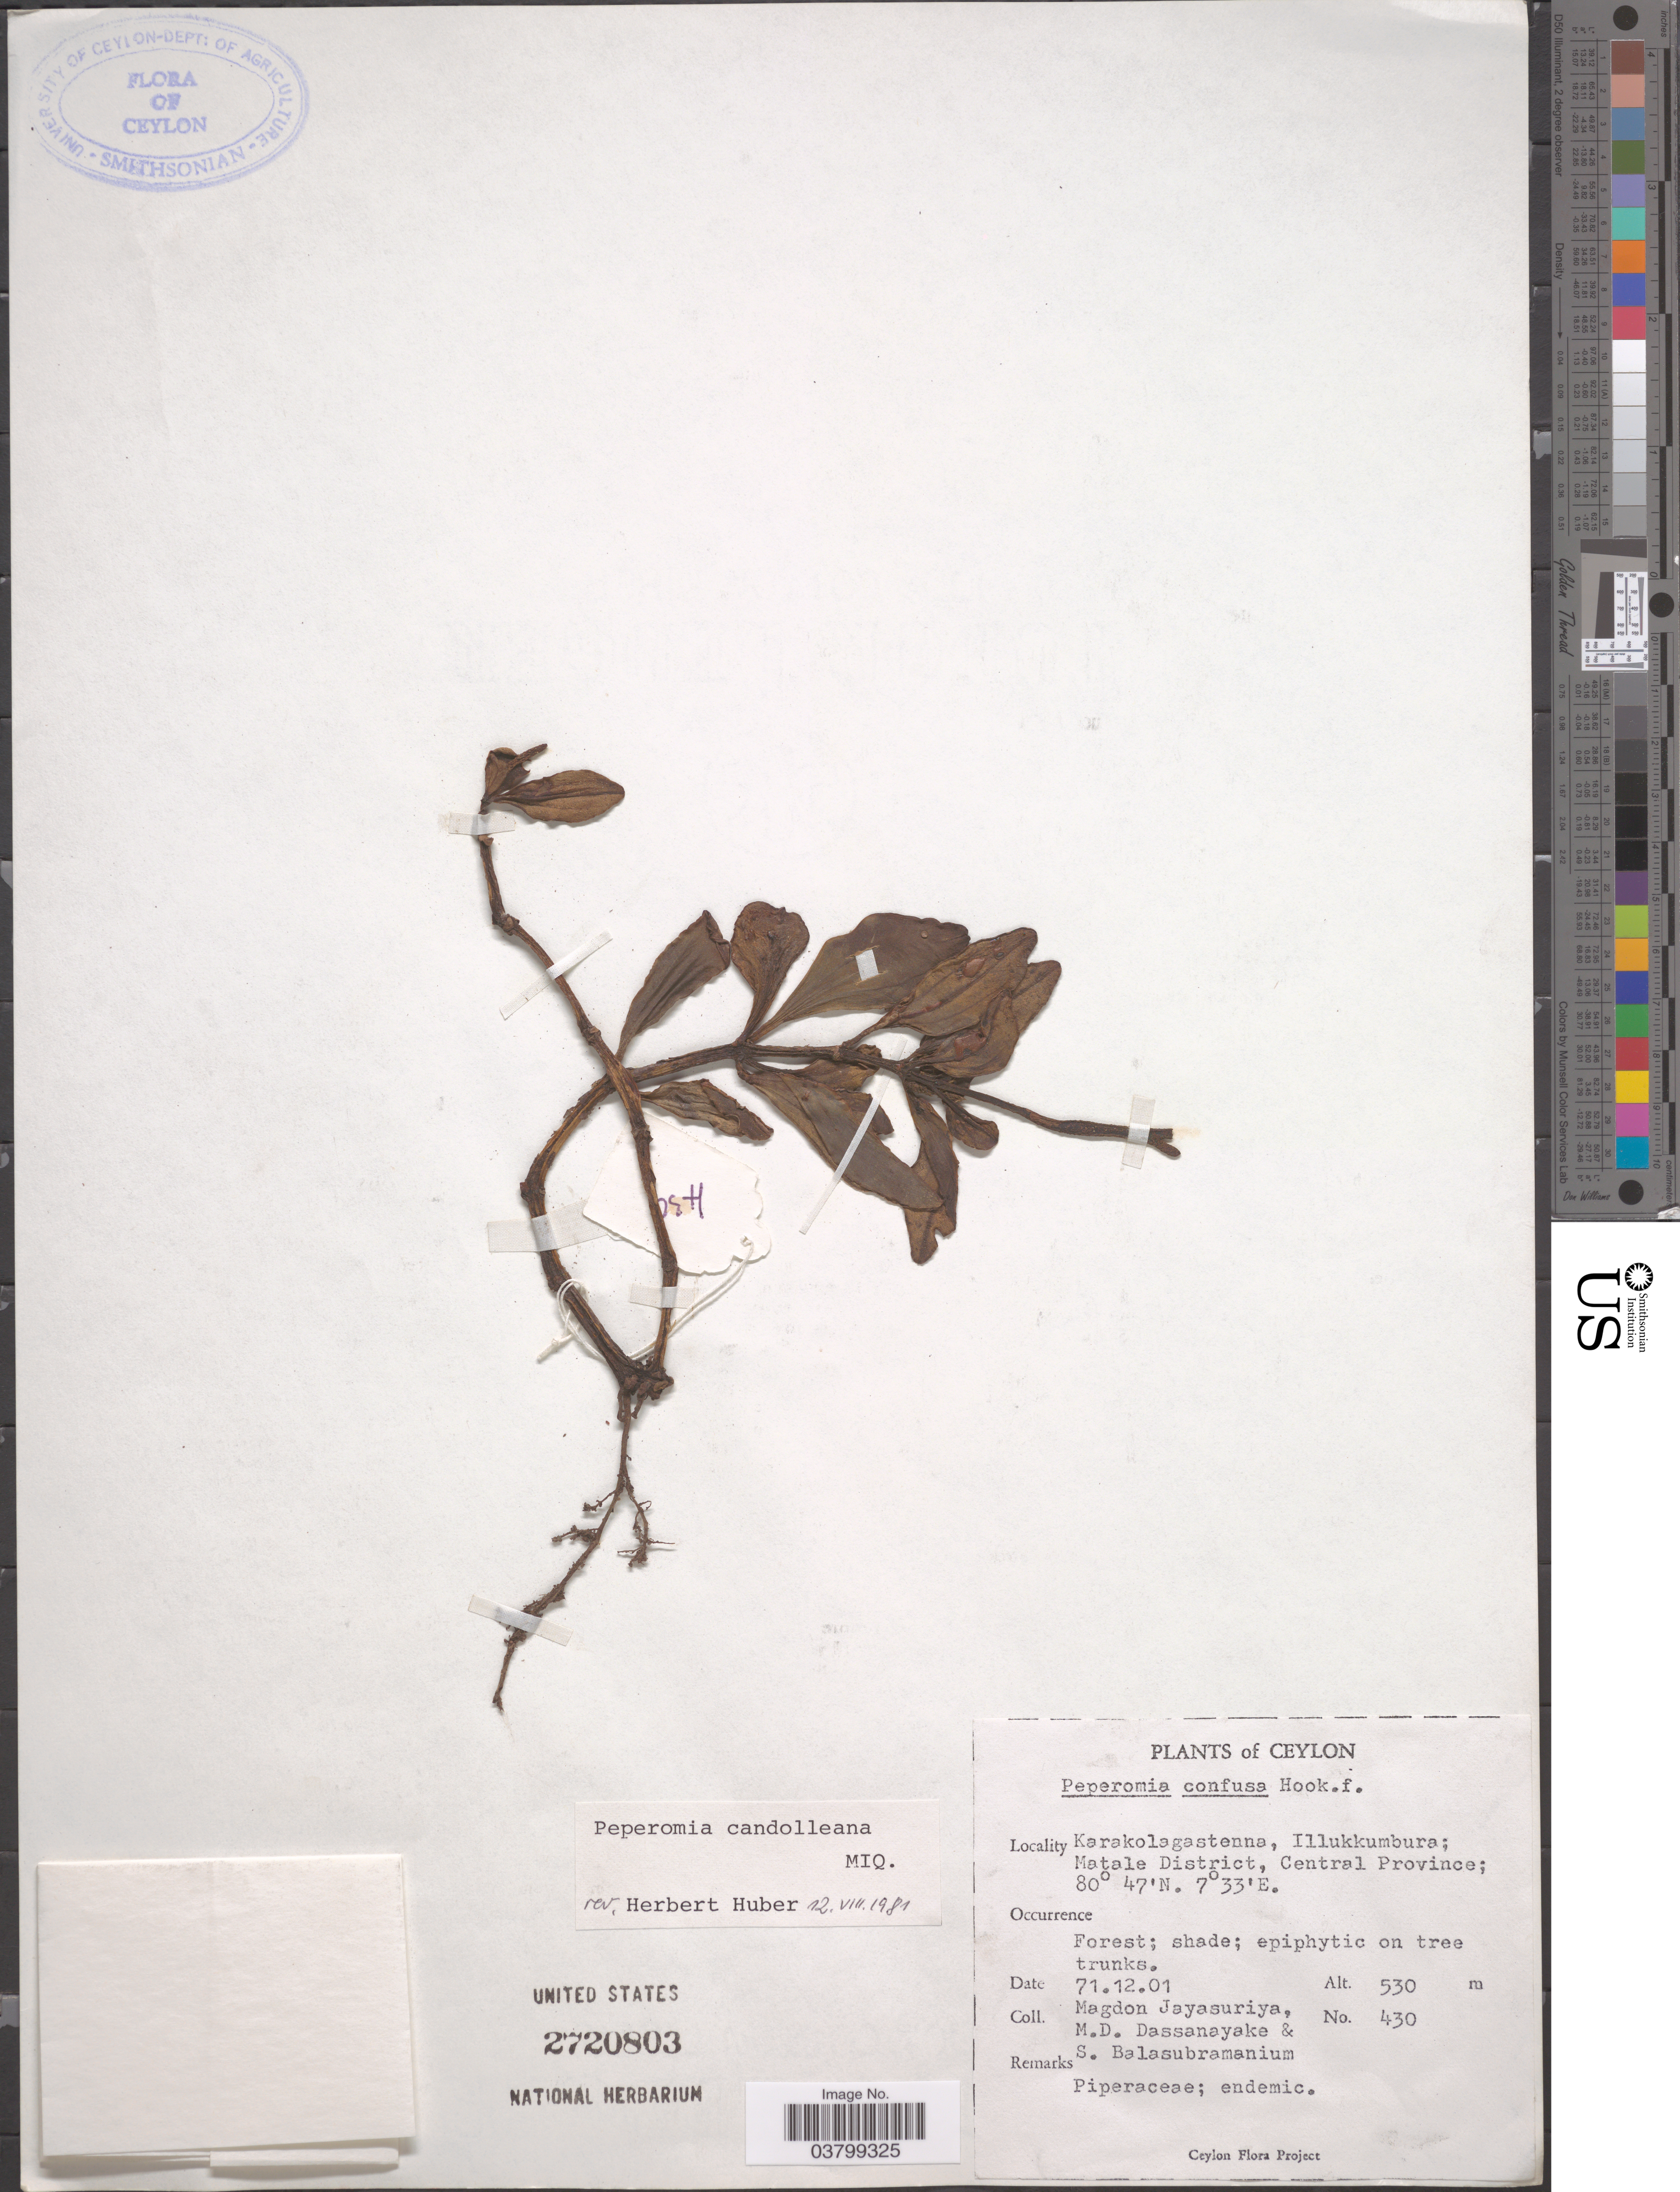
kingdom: Plantae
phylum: Tracheophyta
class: Magnoliopsida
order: Piperales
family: Piperaceae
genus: Peperomia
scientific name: Peperomia candolleana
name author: Miq.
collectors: A. H. Jayasuriya, M. D. Dassanayake & S. Balasubramanium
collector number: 430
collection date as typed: Transcribed d/m/y: 1/12/71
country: Sri Lanka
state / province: Central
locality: Ceylon. Karakolagastenna, Illukkumbura; Matale District, Central Province.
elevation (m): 530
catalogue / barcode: US 2720803